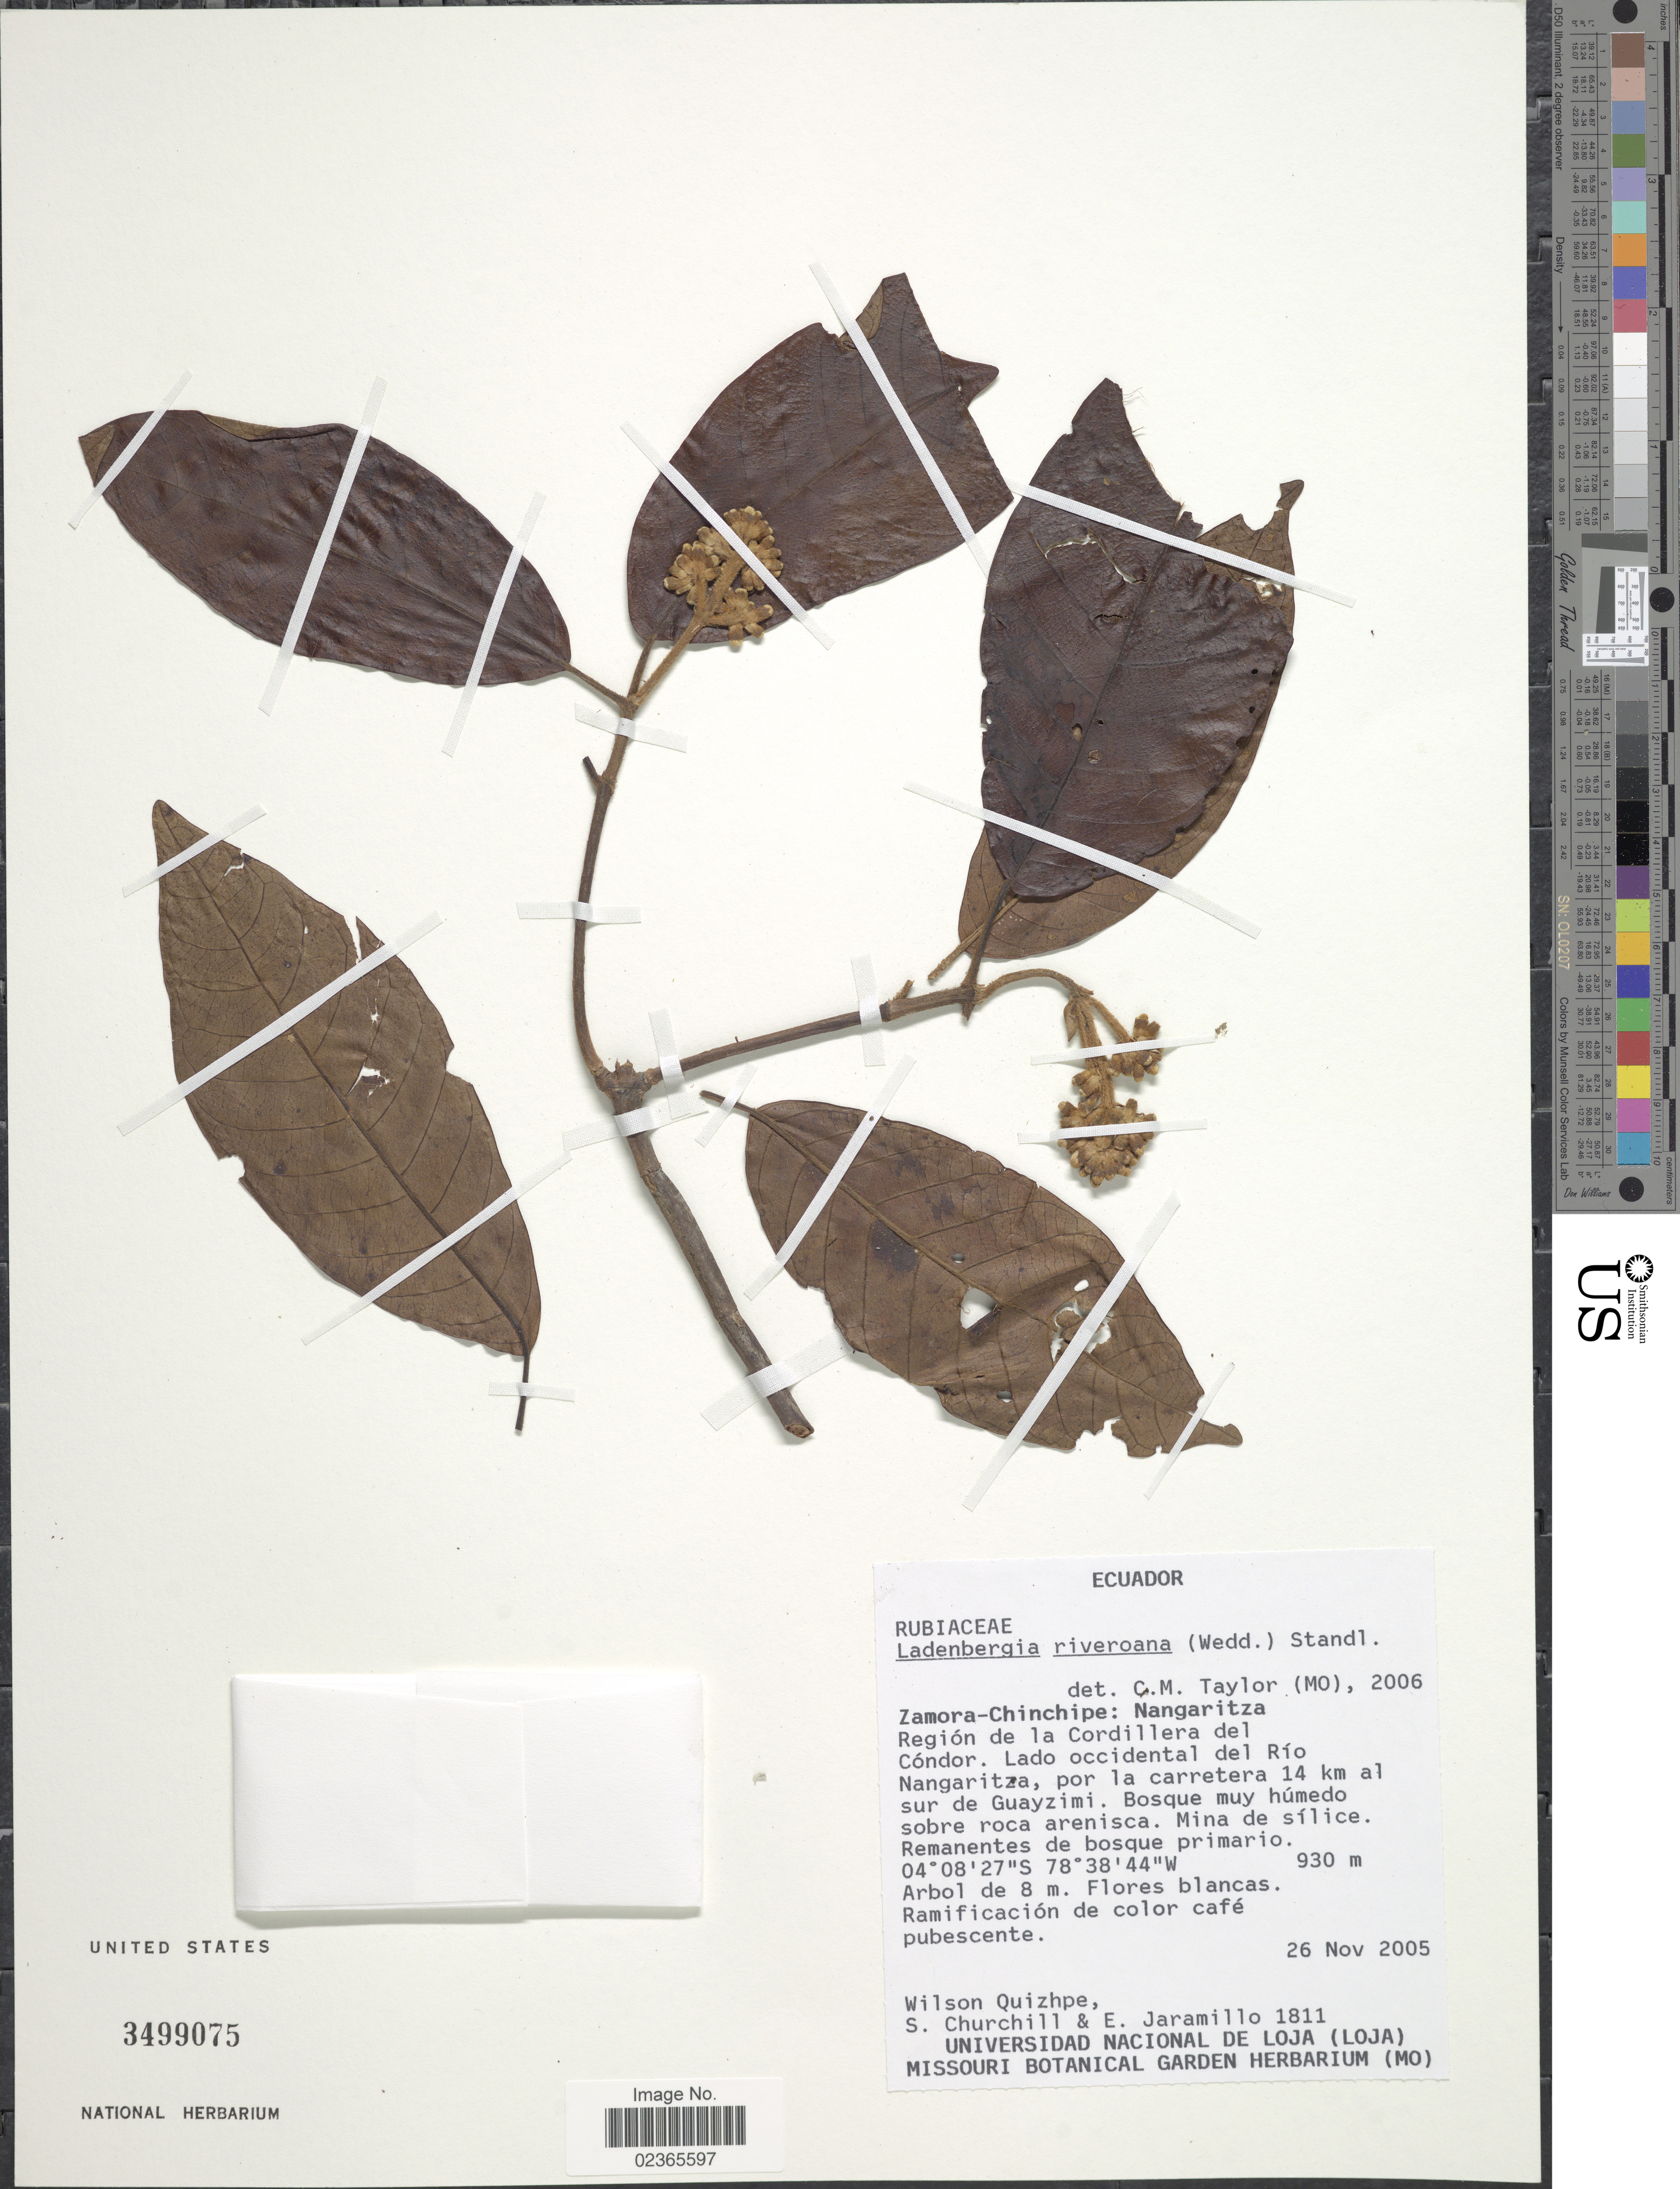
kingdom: Plantae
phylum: Tracheophyta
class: Magnoliopsida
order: Gentianales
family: Rubiaceae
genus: Ladenbergia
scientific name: Ladenbergia riveroana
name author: (Wedd.) Standl.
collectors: W. Quizhpe, S. Churchill & E. Jaramillo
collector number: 1811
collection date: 2005-11-26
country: Ecuador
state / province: Zamora-Chinchipe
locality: Nangaritza, Region de la Cordillera del Condor. Lado occidental del Rio Nangaritza, por la carretera 14 km al sur de Guayzimi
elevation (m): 930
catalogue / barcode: US 3499075